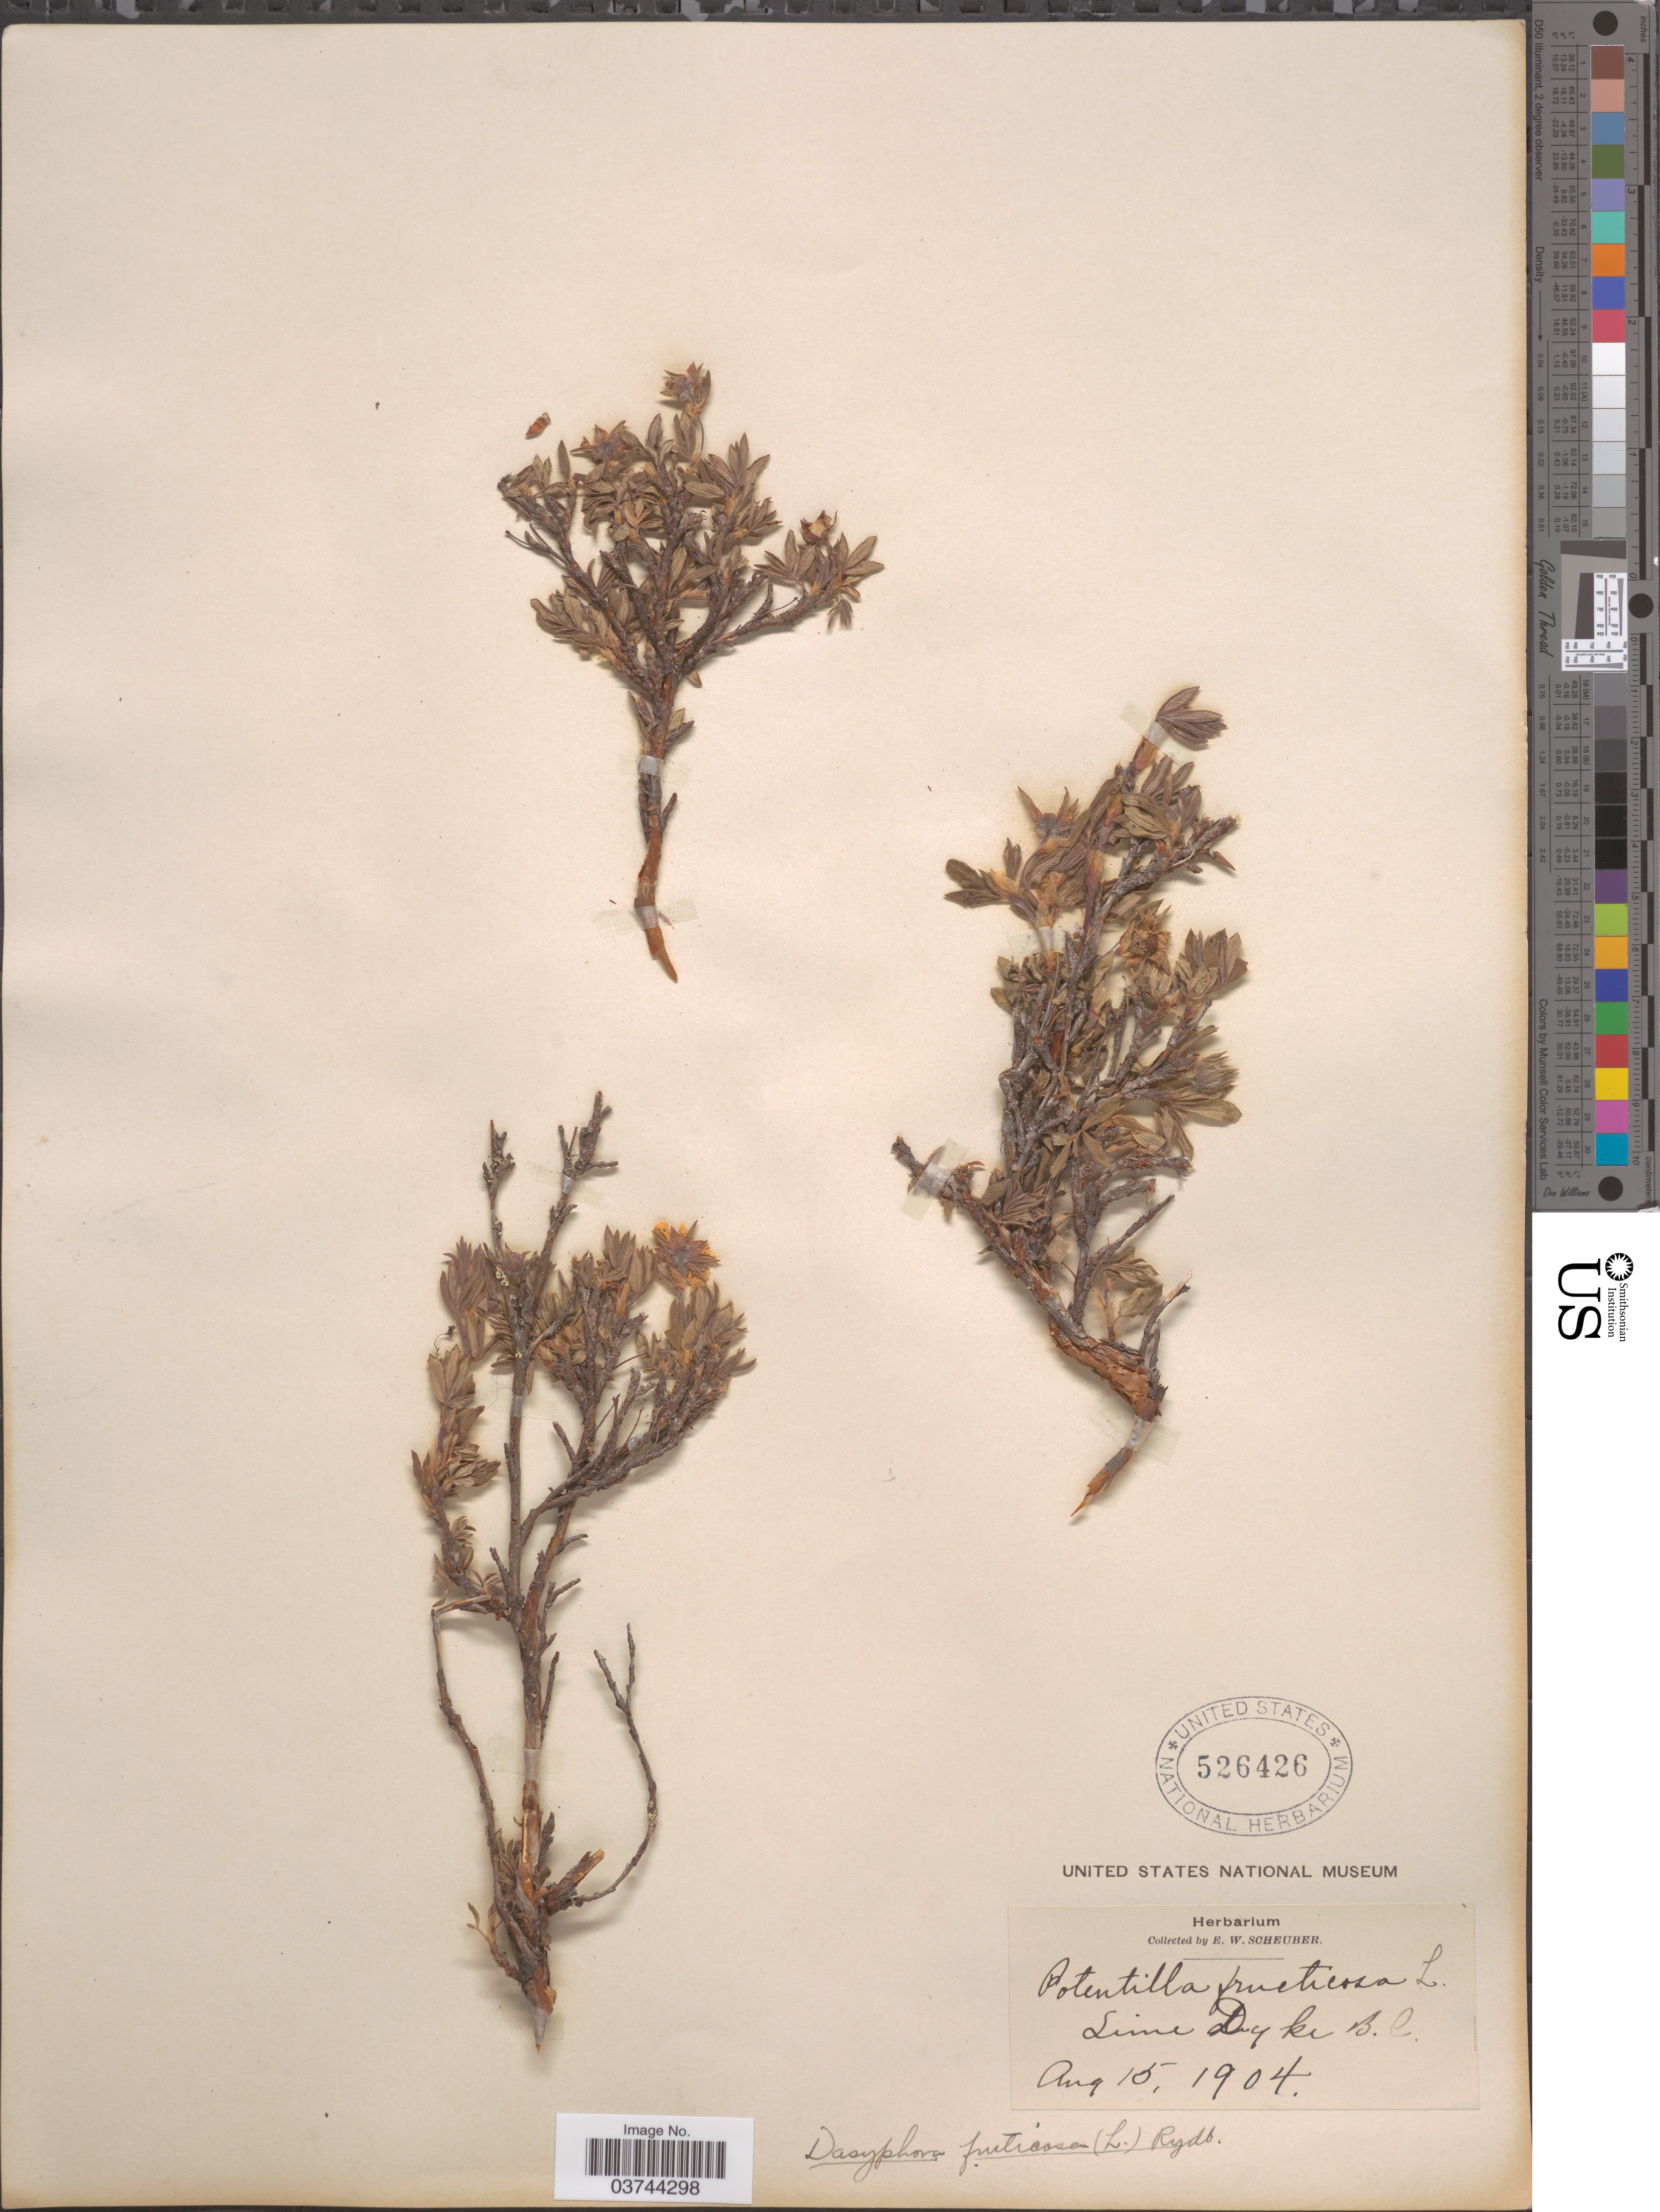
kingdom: Plantae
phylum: Tracheophyta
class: Magnoliopsida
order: Rosales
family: Rosaceae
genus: Dasiphora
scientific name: Dasiphora fruticosa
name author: (L.) Rydb.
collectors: E. Scheuber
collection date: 1904-08-15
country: Canada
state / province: British Columbia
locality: Lime Dyke.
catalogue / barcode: US 526426